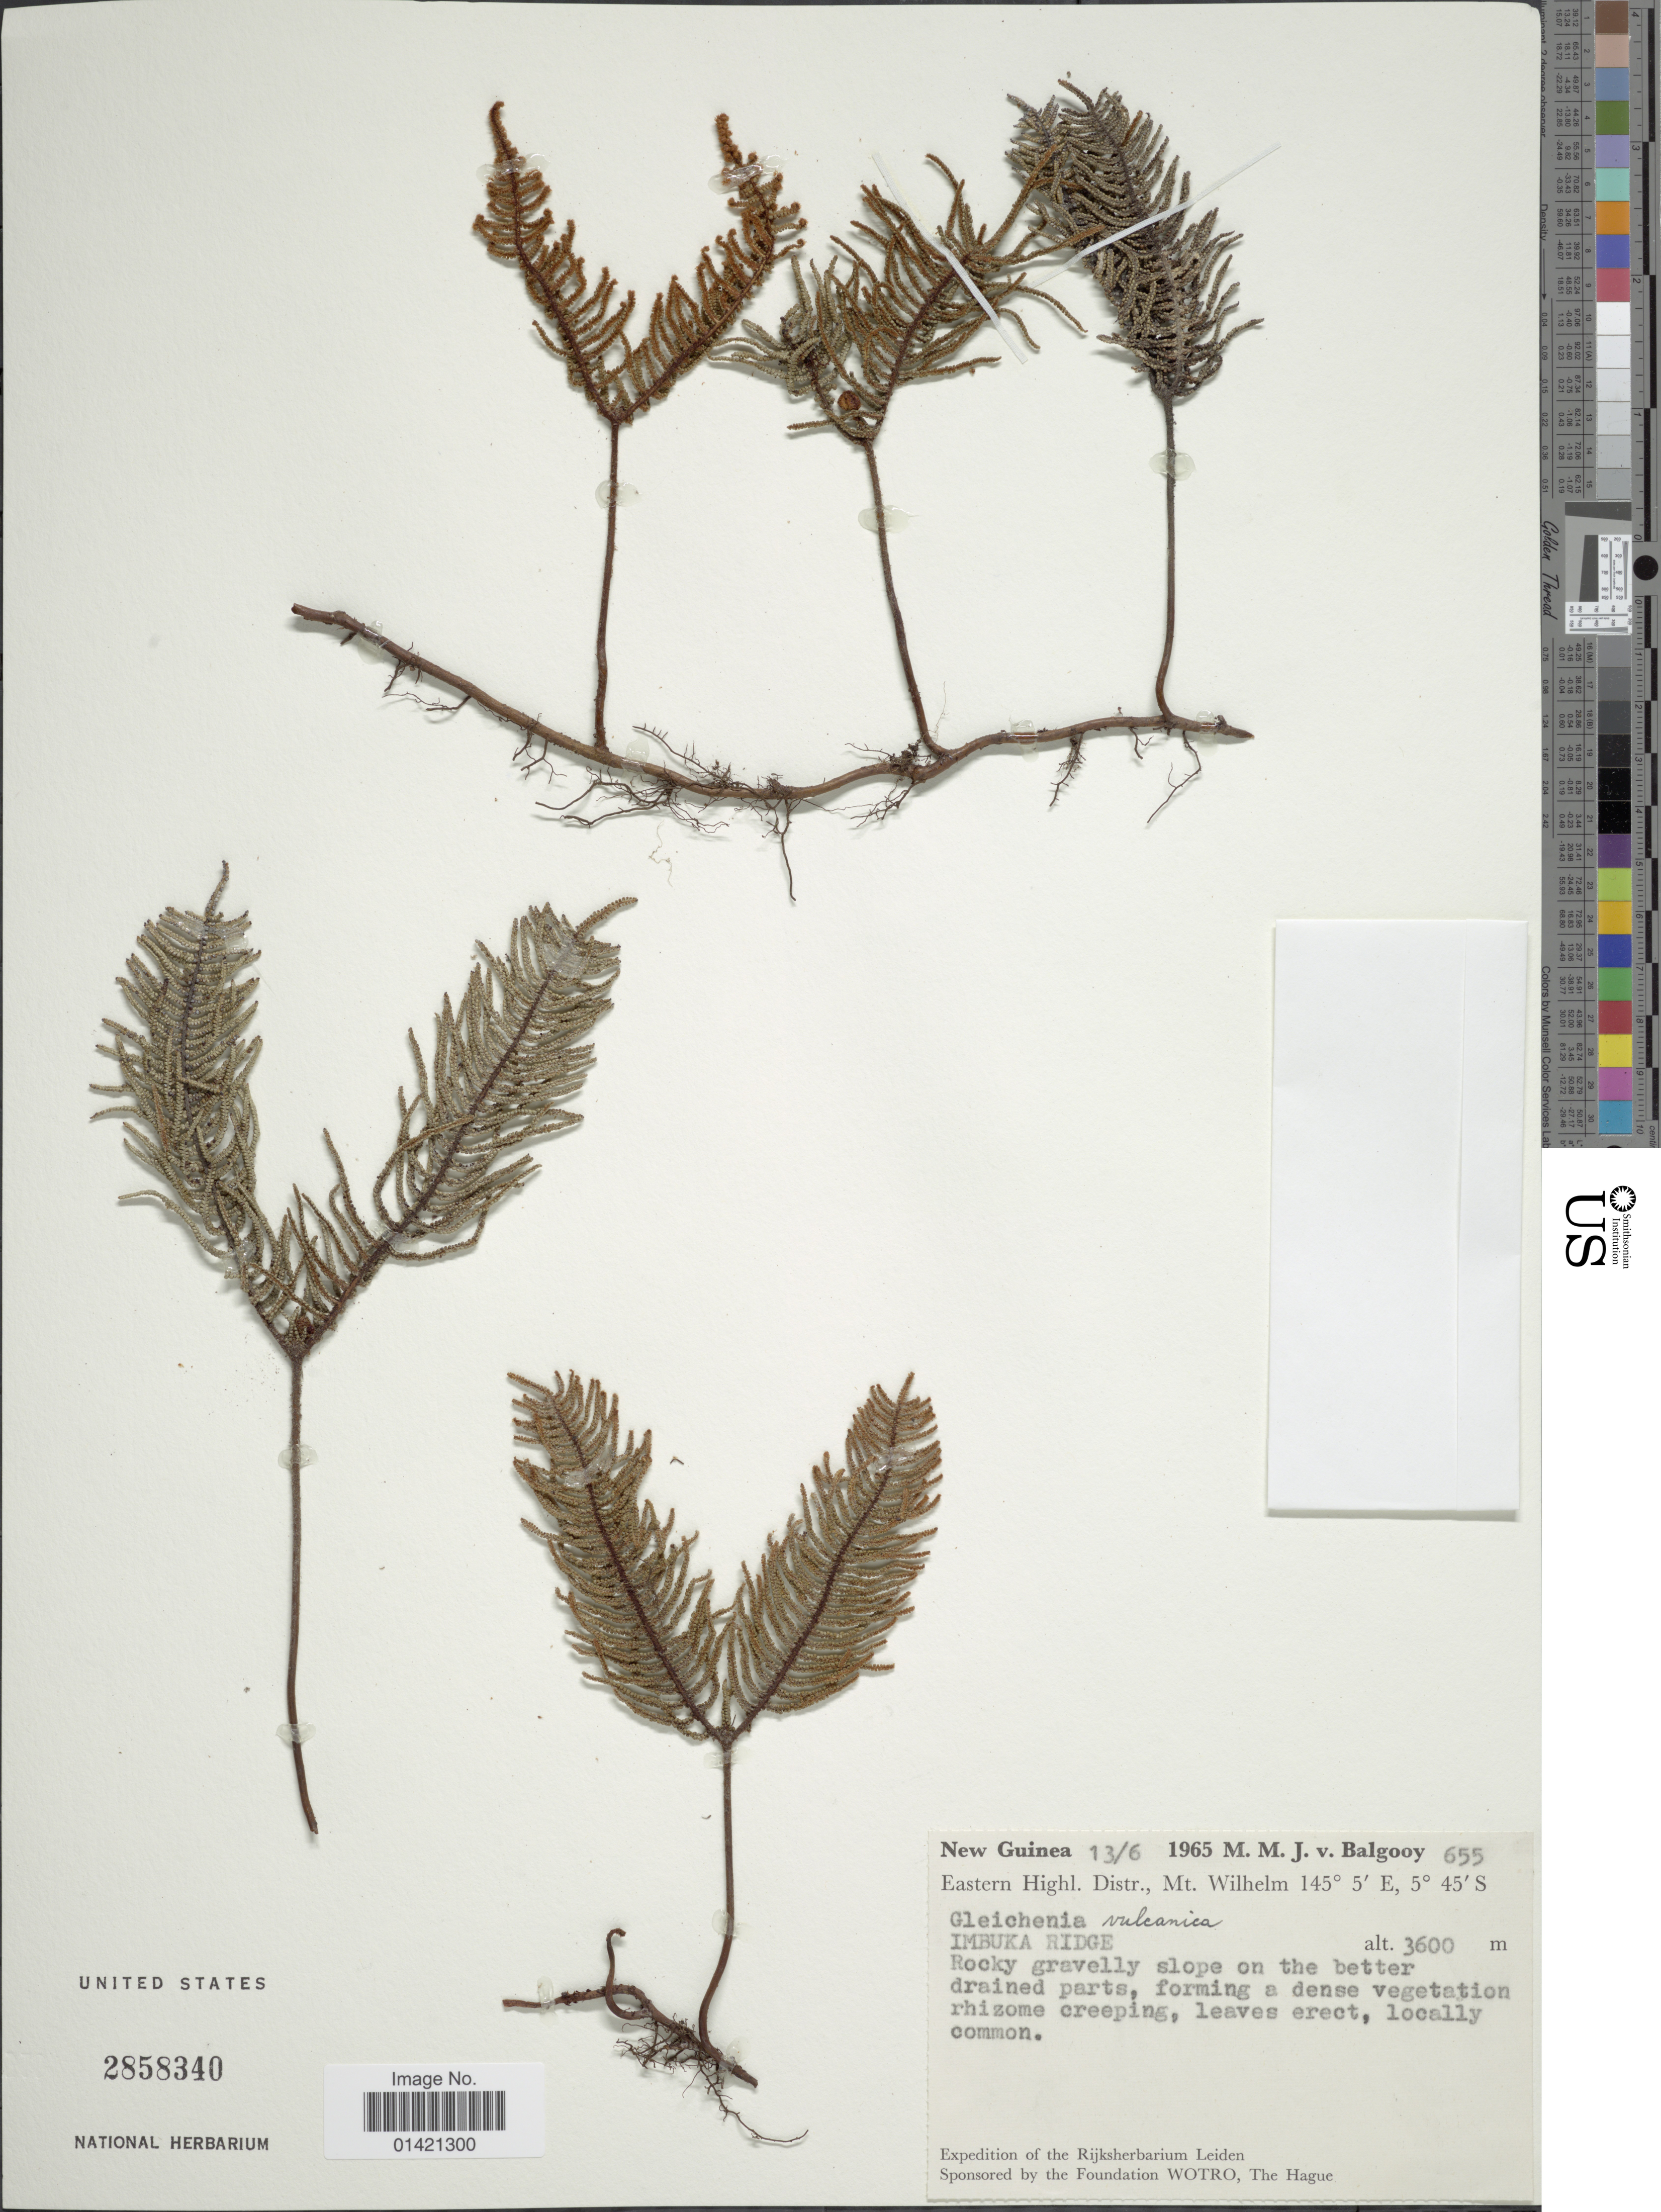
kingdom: Plantae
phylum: Tracheophyta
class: Polypodiopsida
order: Gleicheniales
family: Gleicheniaceae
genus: Gleichenia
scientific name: Gleichenia vulcanica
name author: Blume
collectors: M. M. van Balgooy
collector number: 655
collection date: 1965-06-13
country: Papua New Guinea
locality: New Guinea. Eastern High. Distr., Mt. Wilhelm. Imbuka Ridge.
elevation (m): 3600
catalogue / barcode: US 2858340